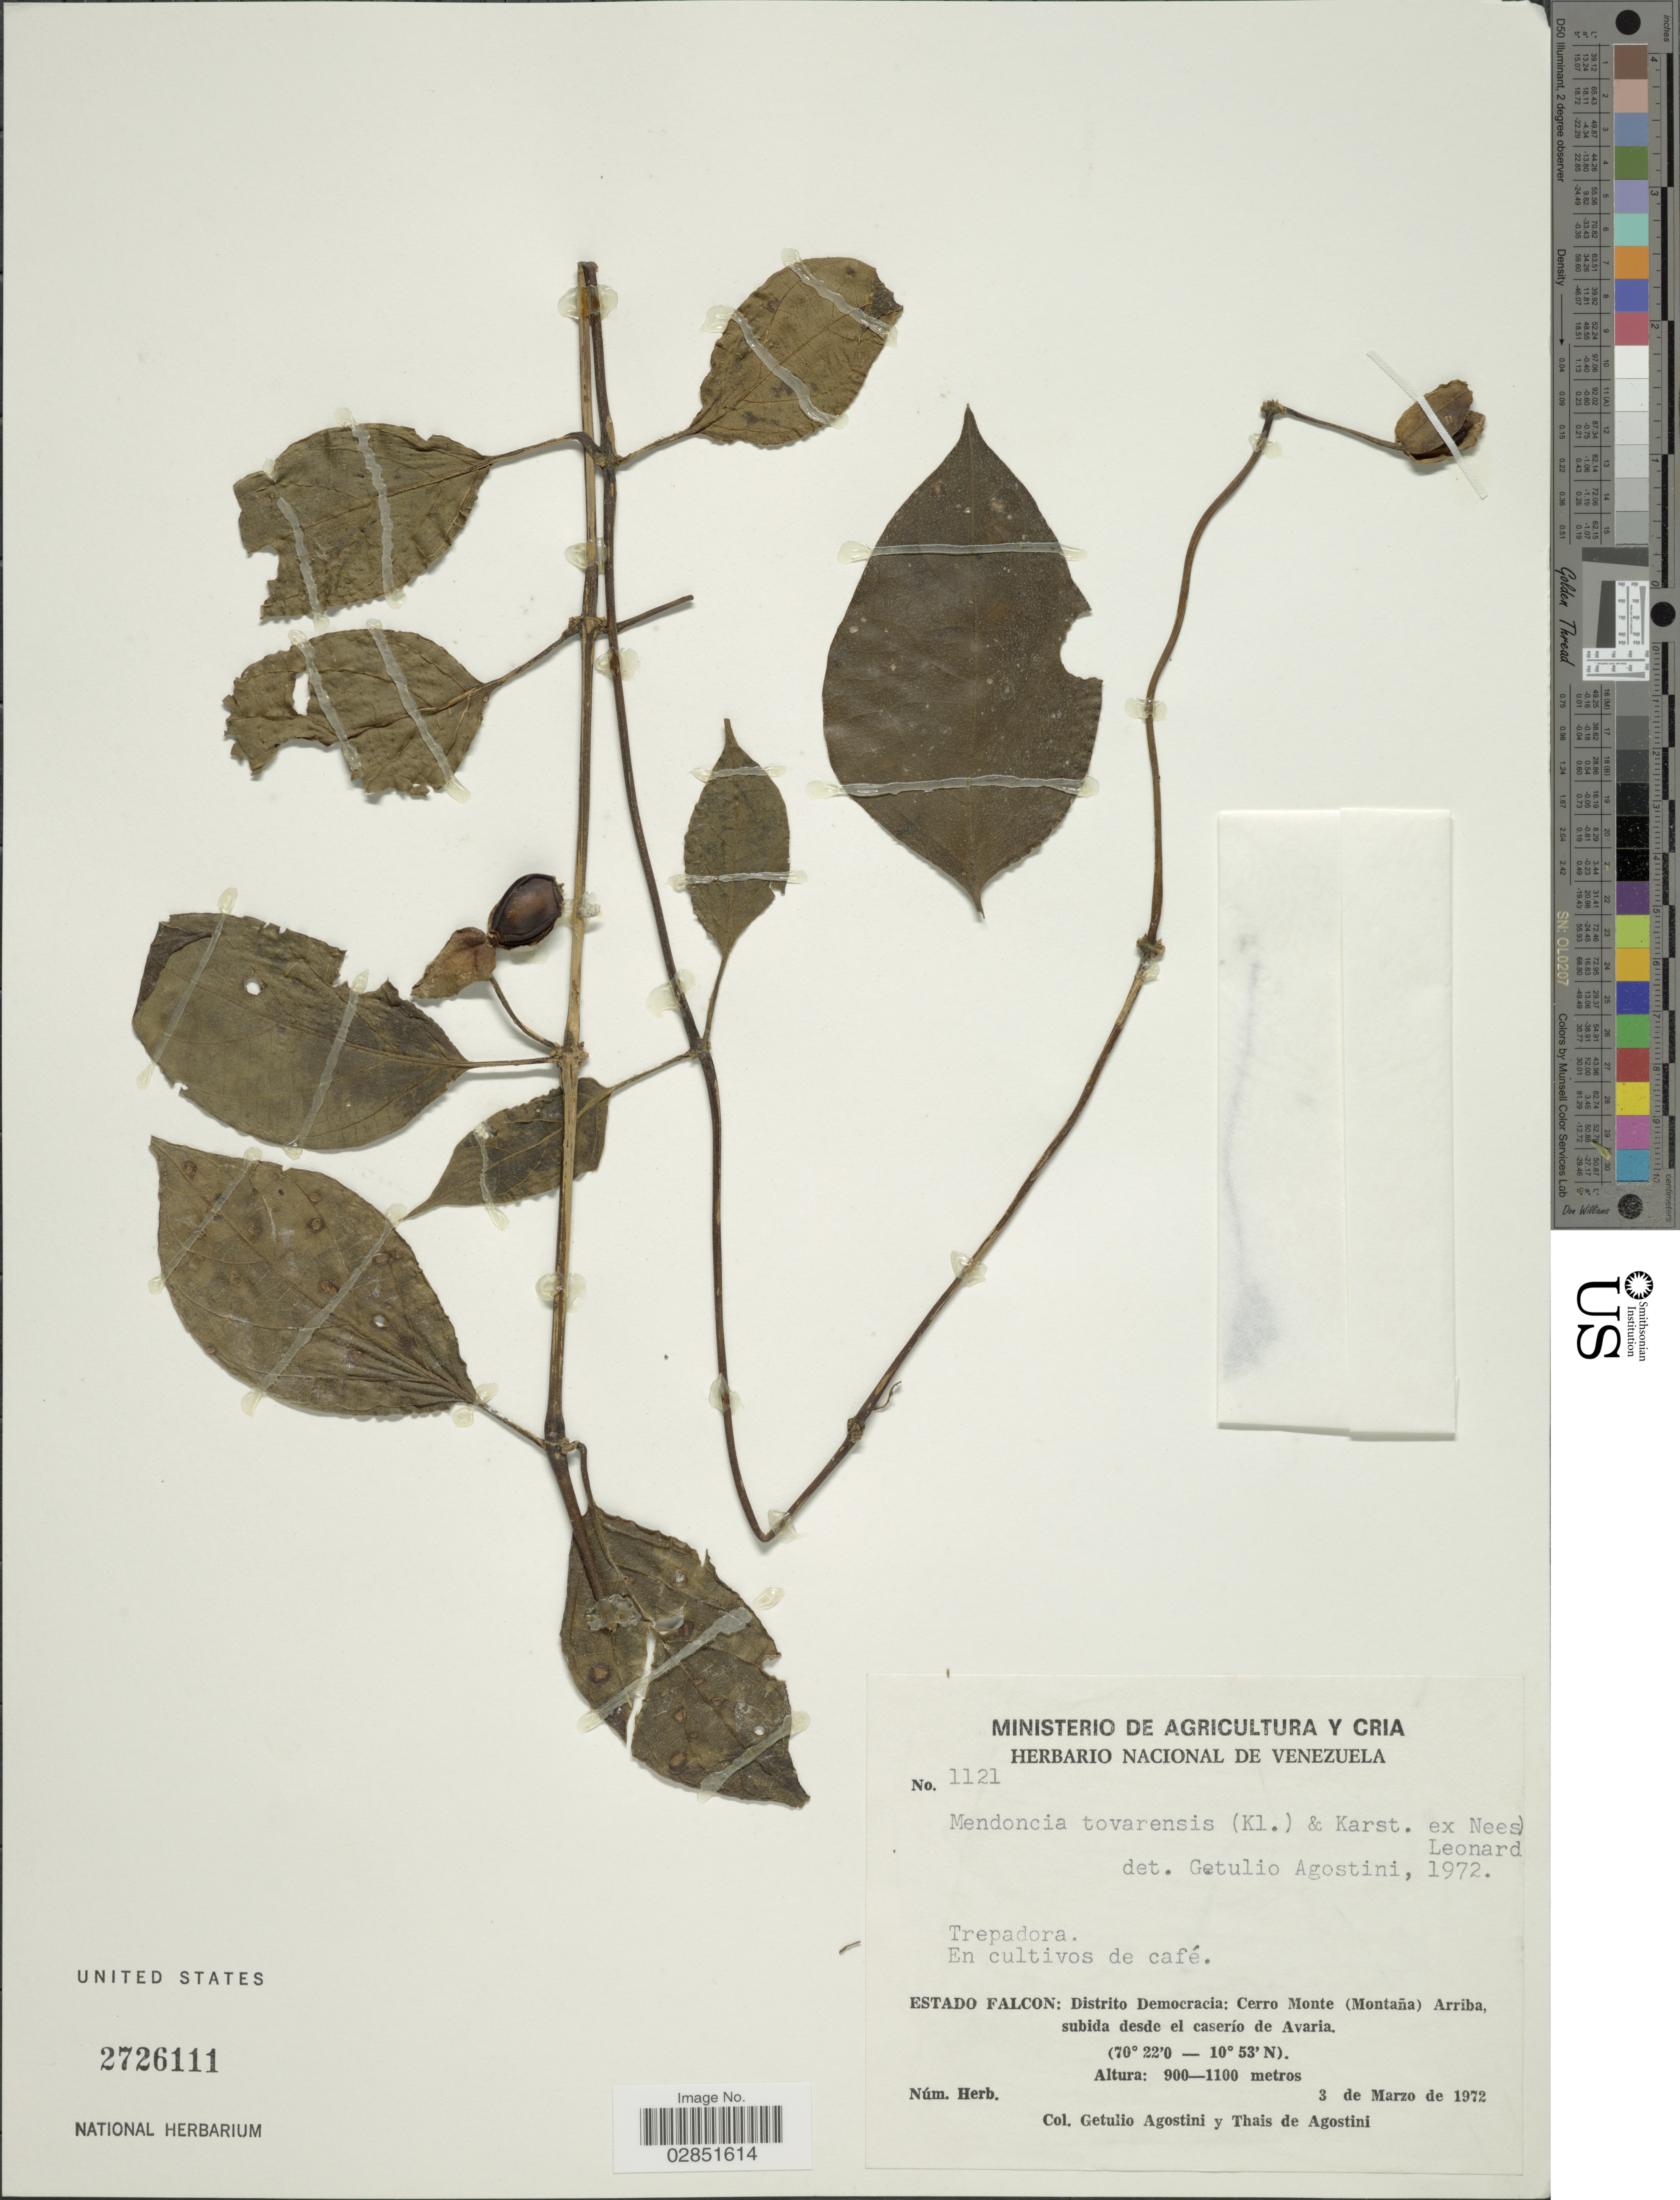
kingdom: Plantae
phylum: Tracheophyta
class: Magnoliopsida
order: Lamiales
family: Acanthaceae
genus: Mendoncia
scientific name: Mendoncia tovarensis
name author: (Klotzsch & H. Karst. ex Nees) Leonard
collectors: G. Agostini & T. Agostini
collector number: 1121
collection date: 1972-03-03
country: Venezuela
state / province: Falcón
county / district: Democracia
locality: Distrito Democracia: Cerro Monte (Montaña) Arriba, subida desde el caserío de Avaria.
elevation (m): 900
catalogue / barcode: US 2726111